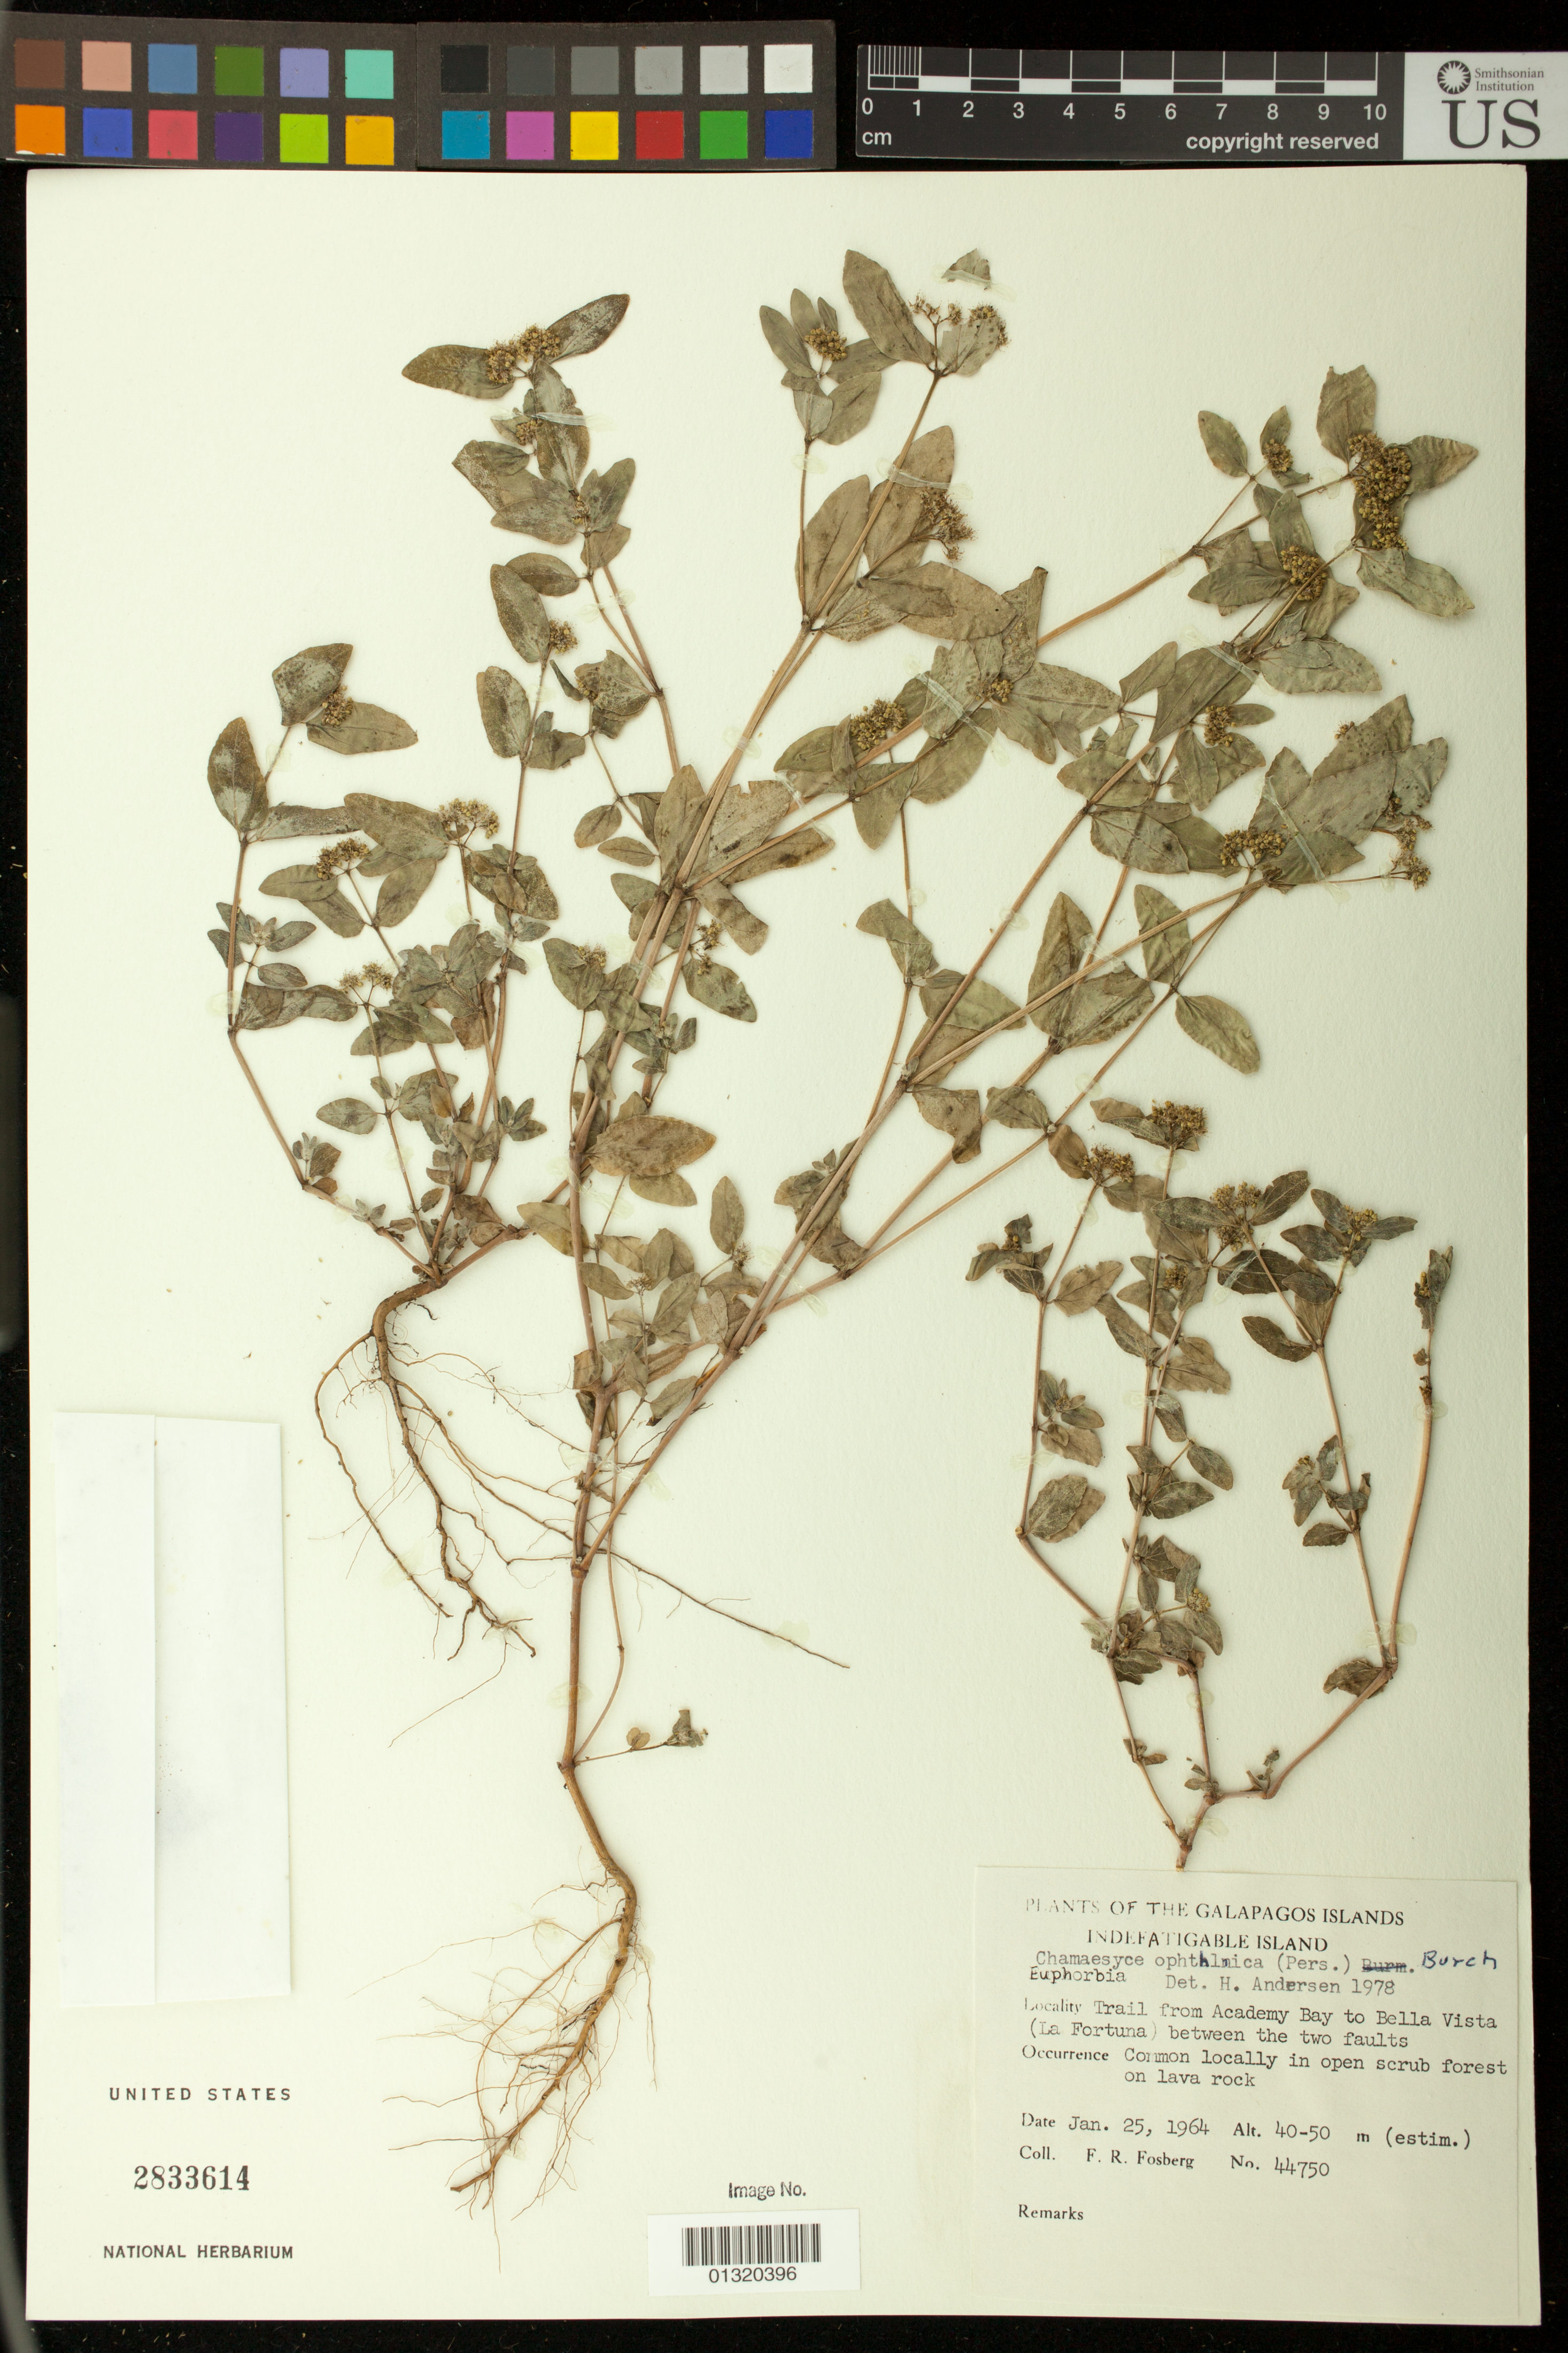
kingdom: Plantae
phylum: Tracheophyta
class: Magnoliopsida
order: Malpighiales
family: Euphorbiaceae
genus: Euphorbia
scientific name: Euphorbia ophthalmica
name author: Pers.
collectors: F. R. Fosberg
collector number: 44750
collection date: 1964-01-25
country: Ecuador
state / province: Colón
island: Santa Cruz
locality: Indefatigable [Santa Cruz] Island; Trail from Academy Bay [Bahia Academy] to Bella Vista (La Fortuna) between the two faults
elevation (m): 40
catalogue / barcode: US 2833614